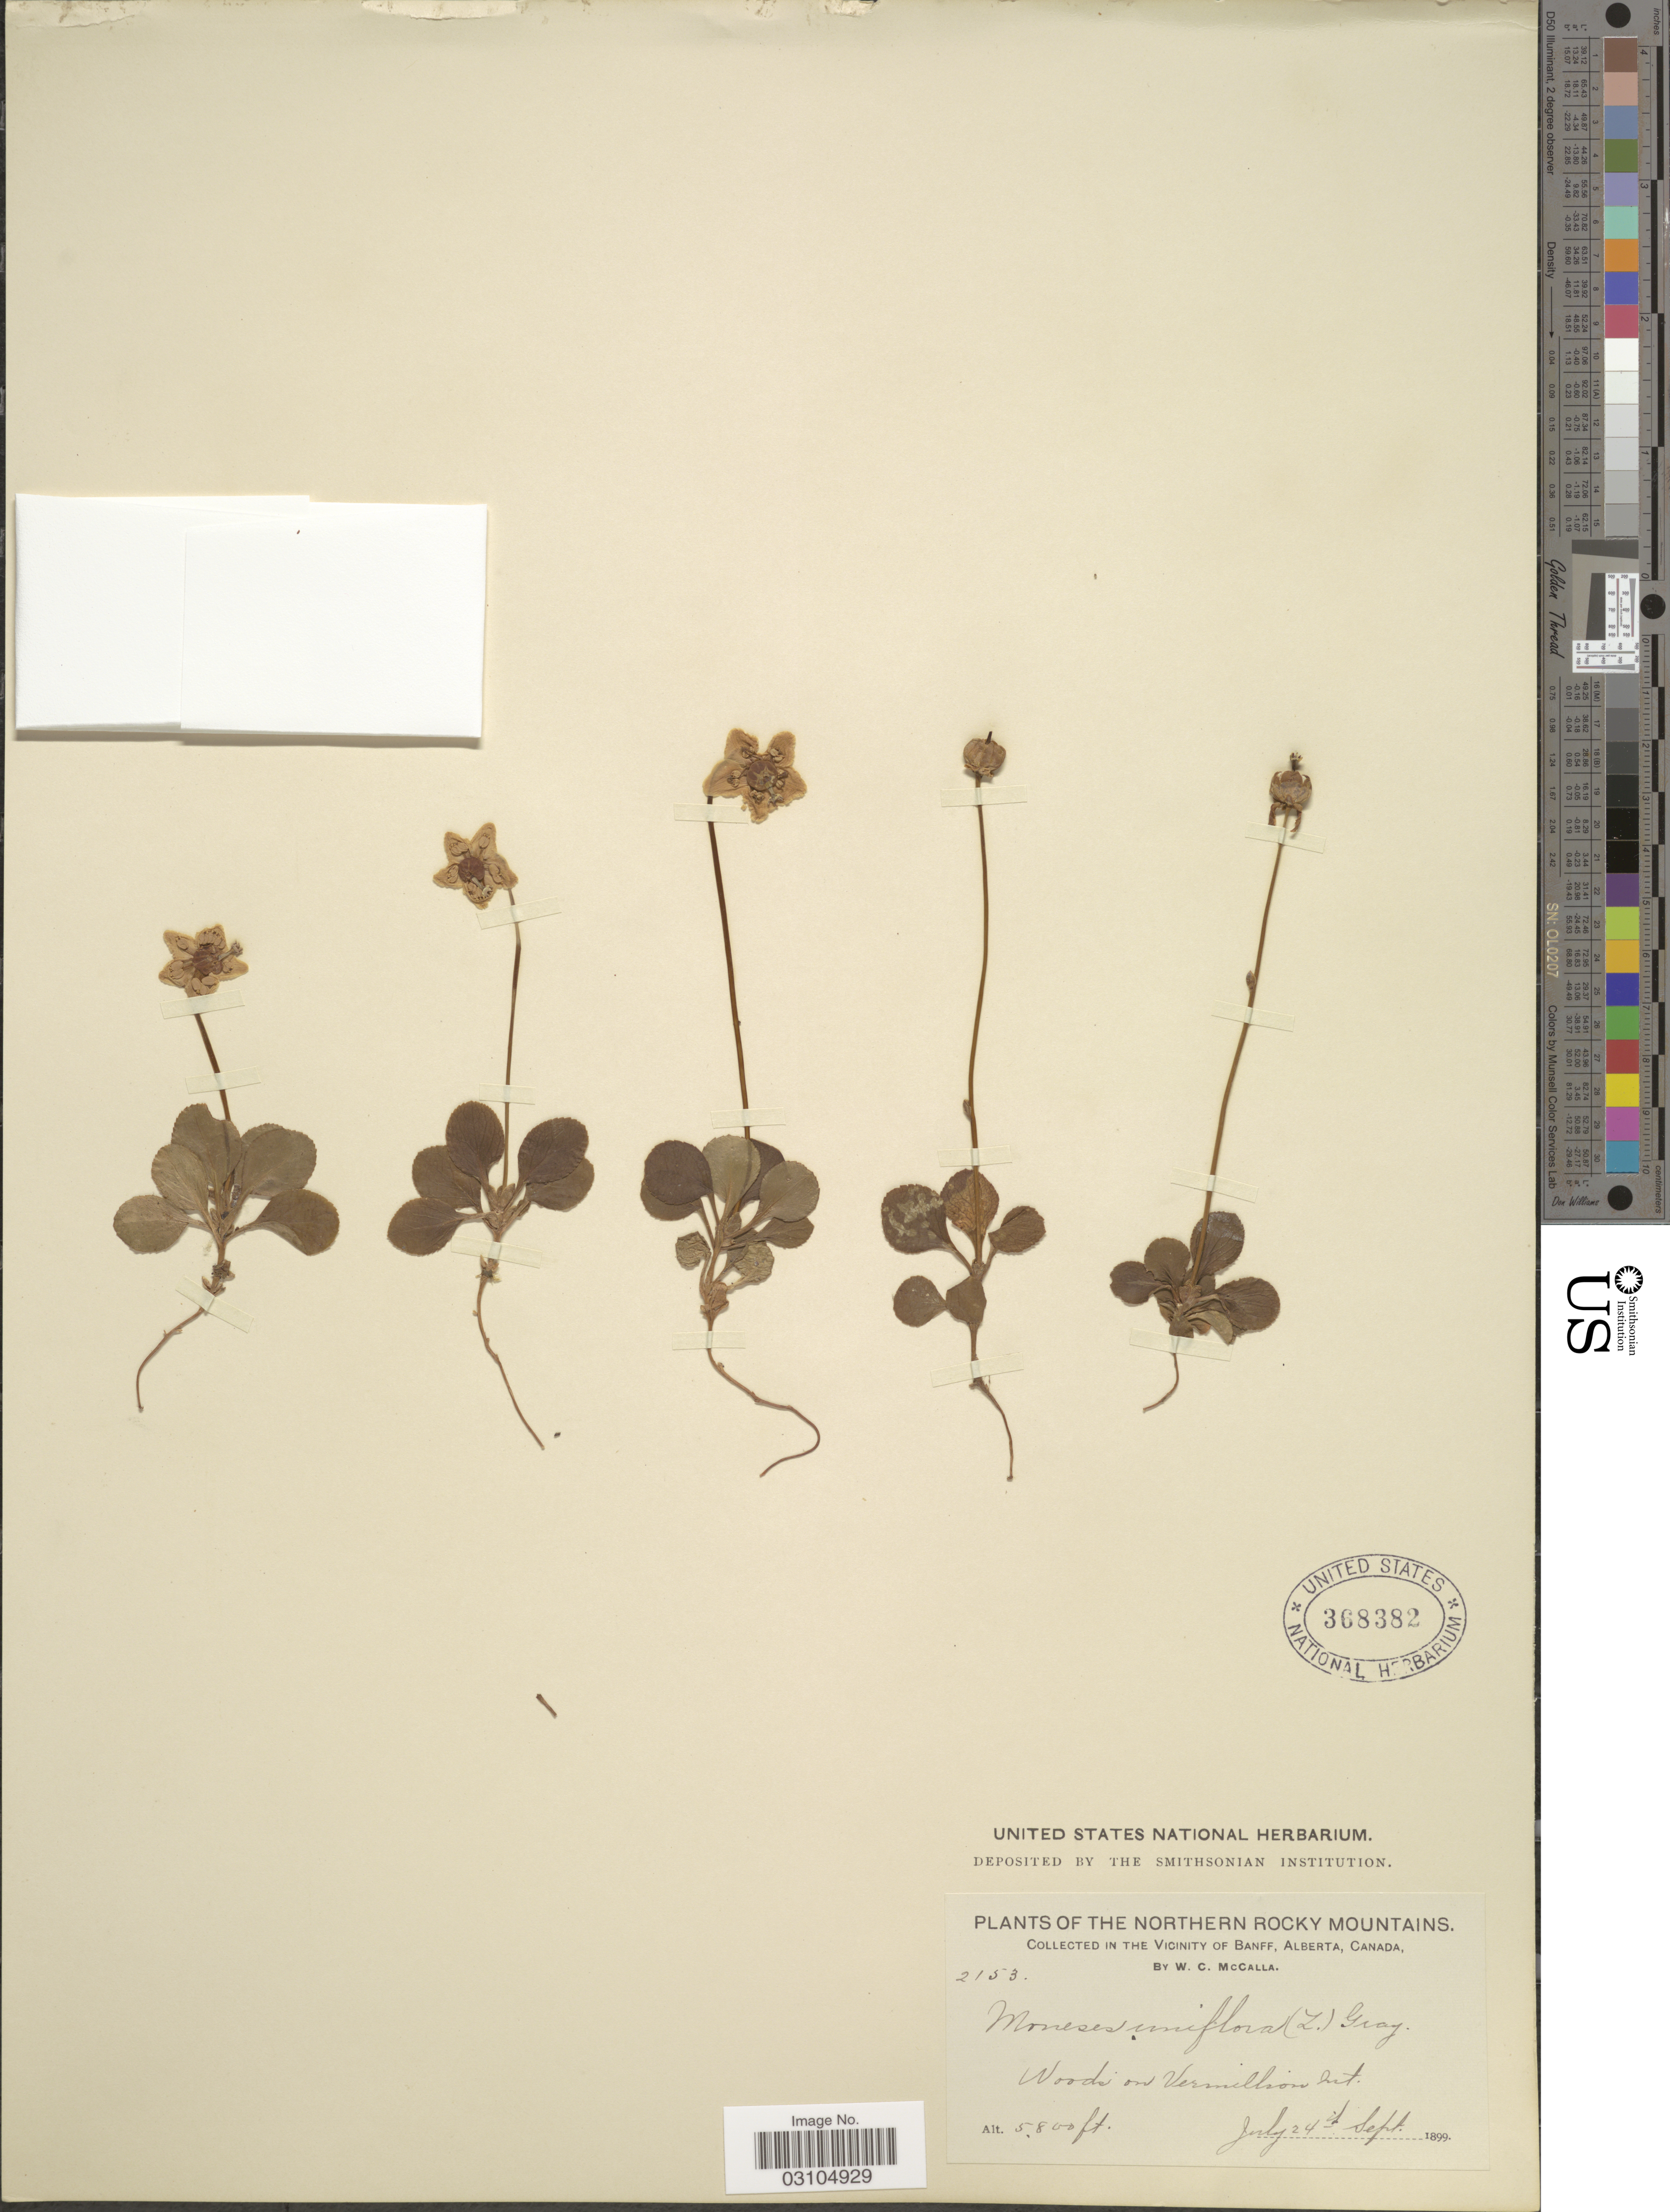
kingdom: Plantae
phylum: Tracheophyta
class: Magnoliopsida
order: Ericales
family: Ericaceae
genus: Moneses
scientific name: Moneses uniflora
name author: (L.) A. Gray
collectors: W. McCalla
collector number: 2153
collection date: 1899-07-24/1899-09-24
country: Canada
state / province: Alberta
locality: The Northern Rocky Mountains, In The Vicinity of Banff, Alberta, Woods on Vermillion Mt.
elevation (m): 1768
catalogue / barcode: US 368382